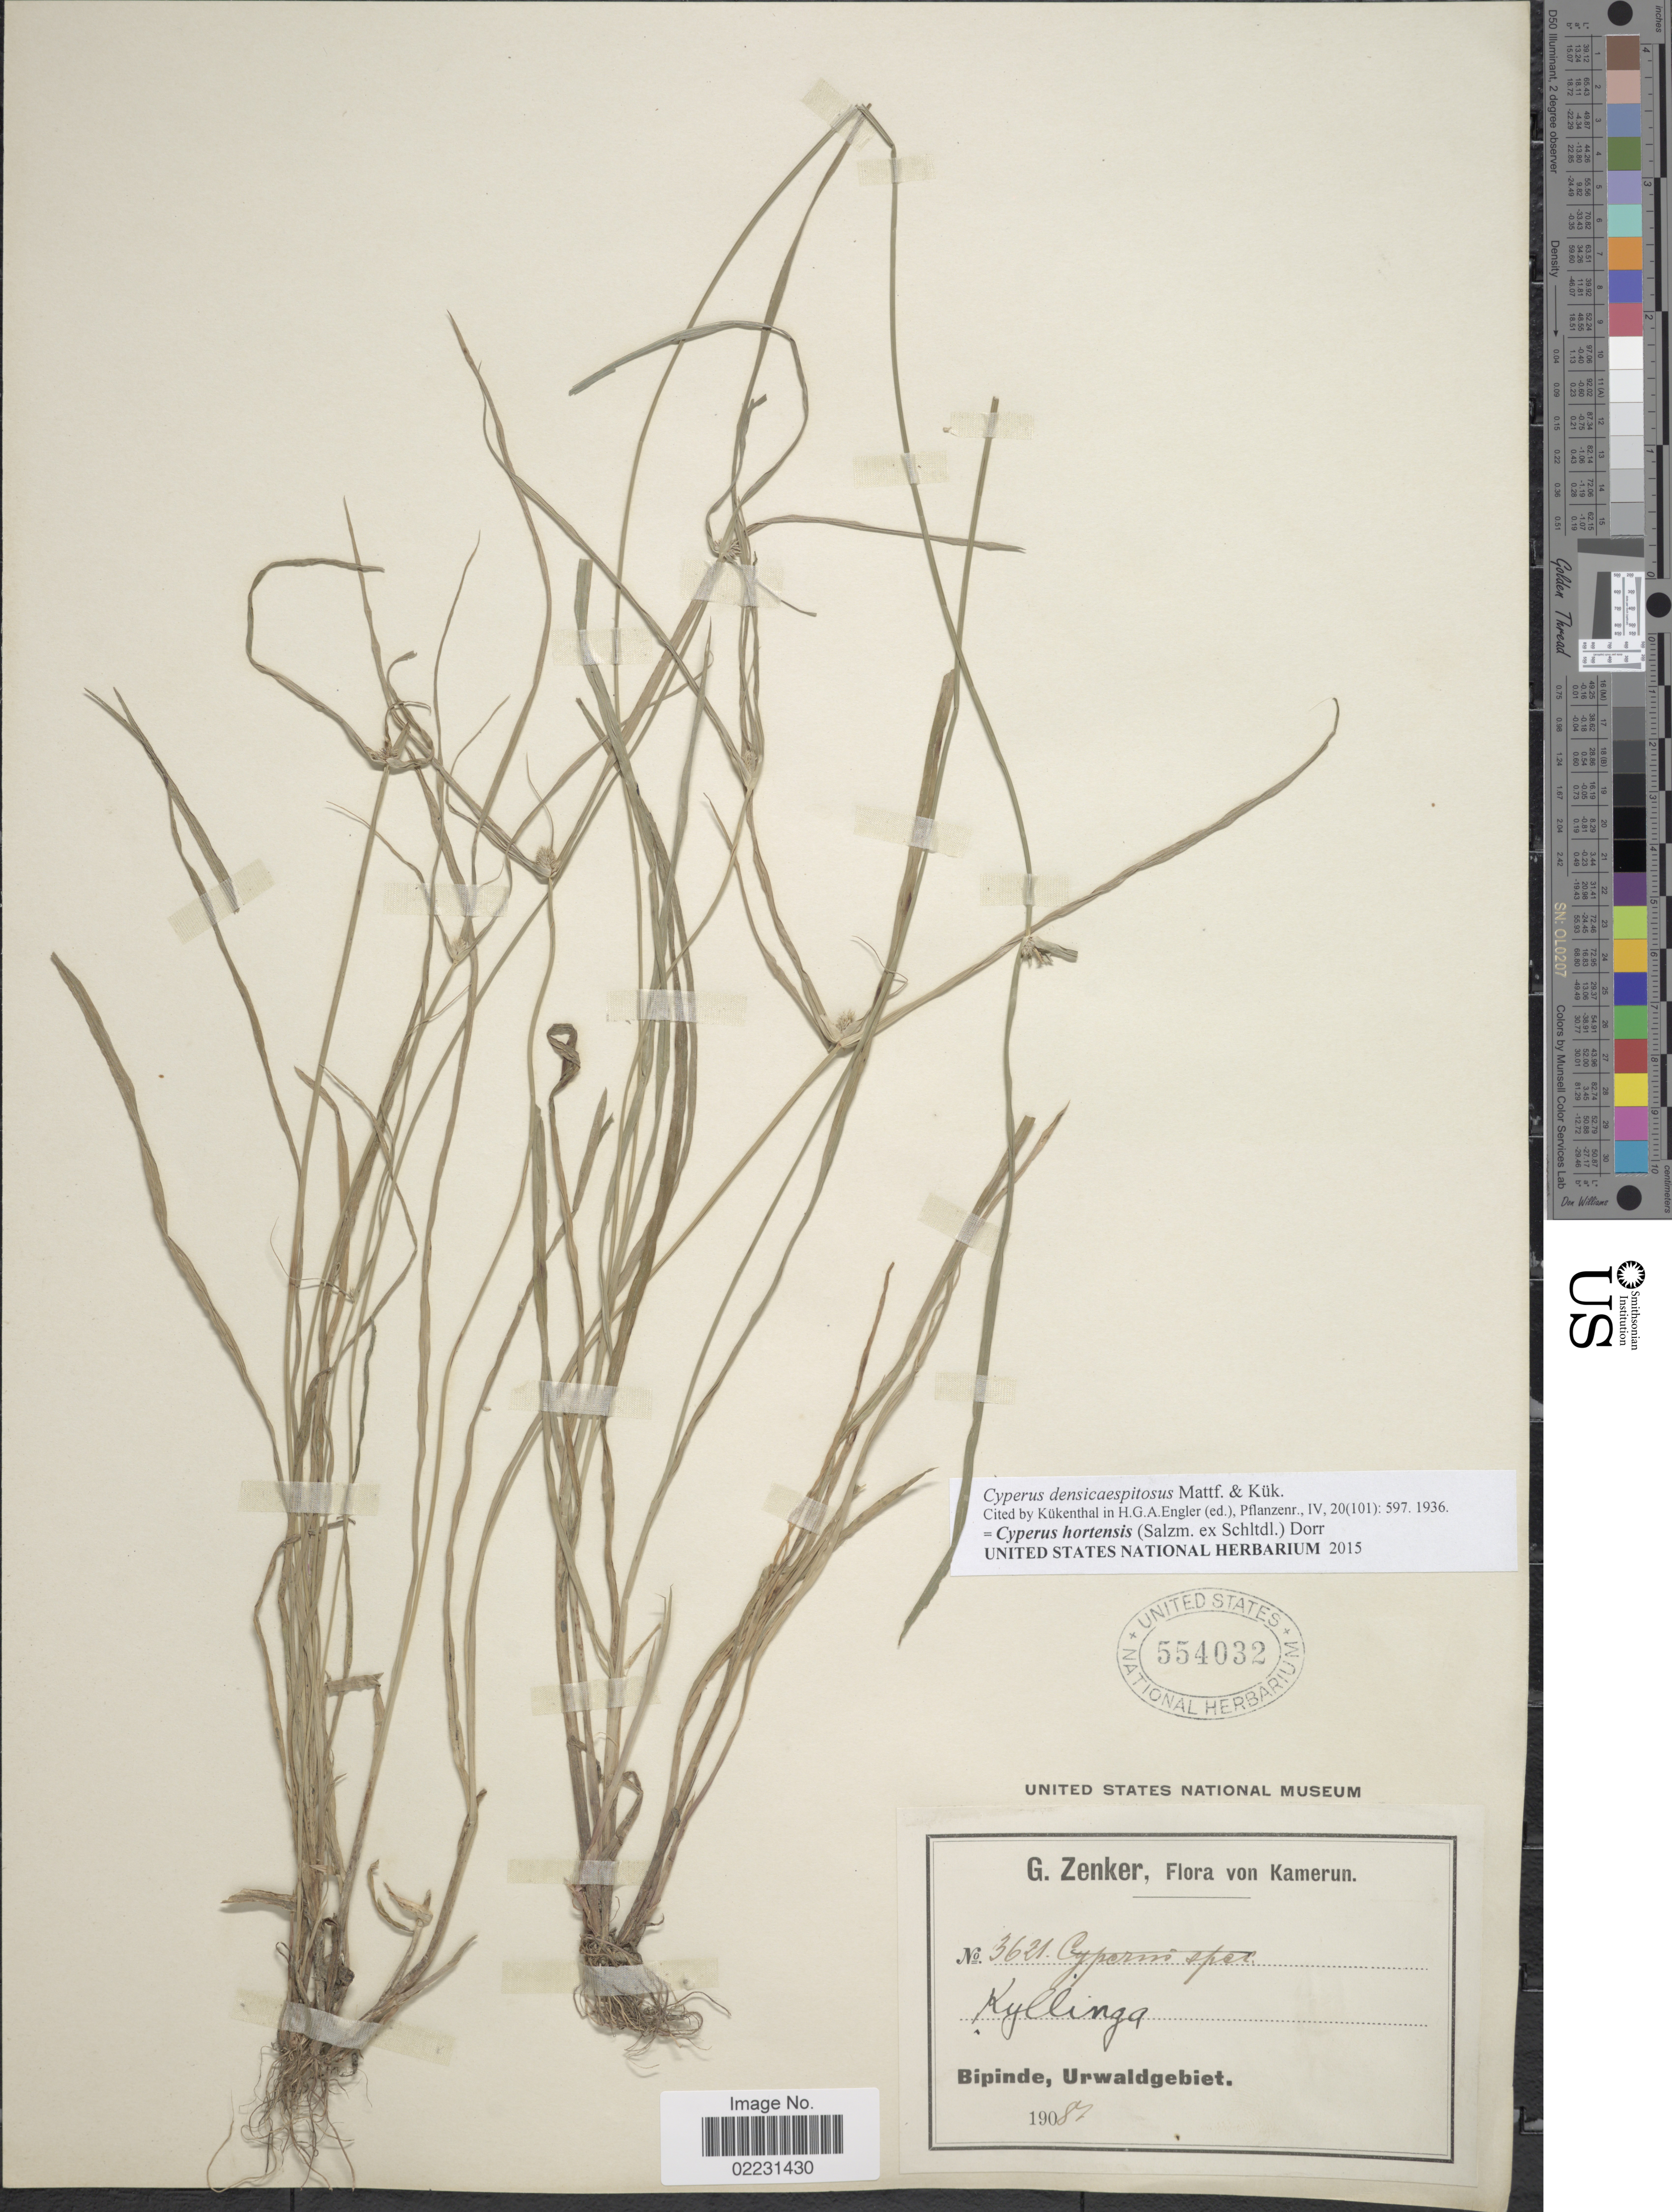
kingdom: Plantae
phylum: Tracheophyta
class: Liliopsida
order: Poales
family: Cyperaceae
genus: Cyperus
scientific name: Cyperus hortensis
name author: (Salzm. ex Steud.) Dorr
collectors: G. A. Zenker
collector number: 3621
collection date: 1908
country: Cameroon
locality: Lamerun, Bipinde, Urwaldgiebiet. Kyllinga.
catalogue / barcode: US 554032